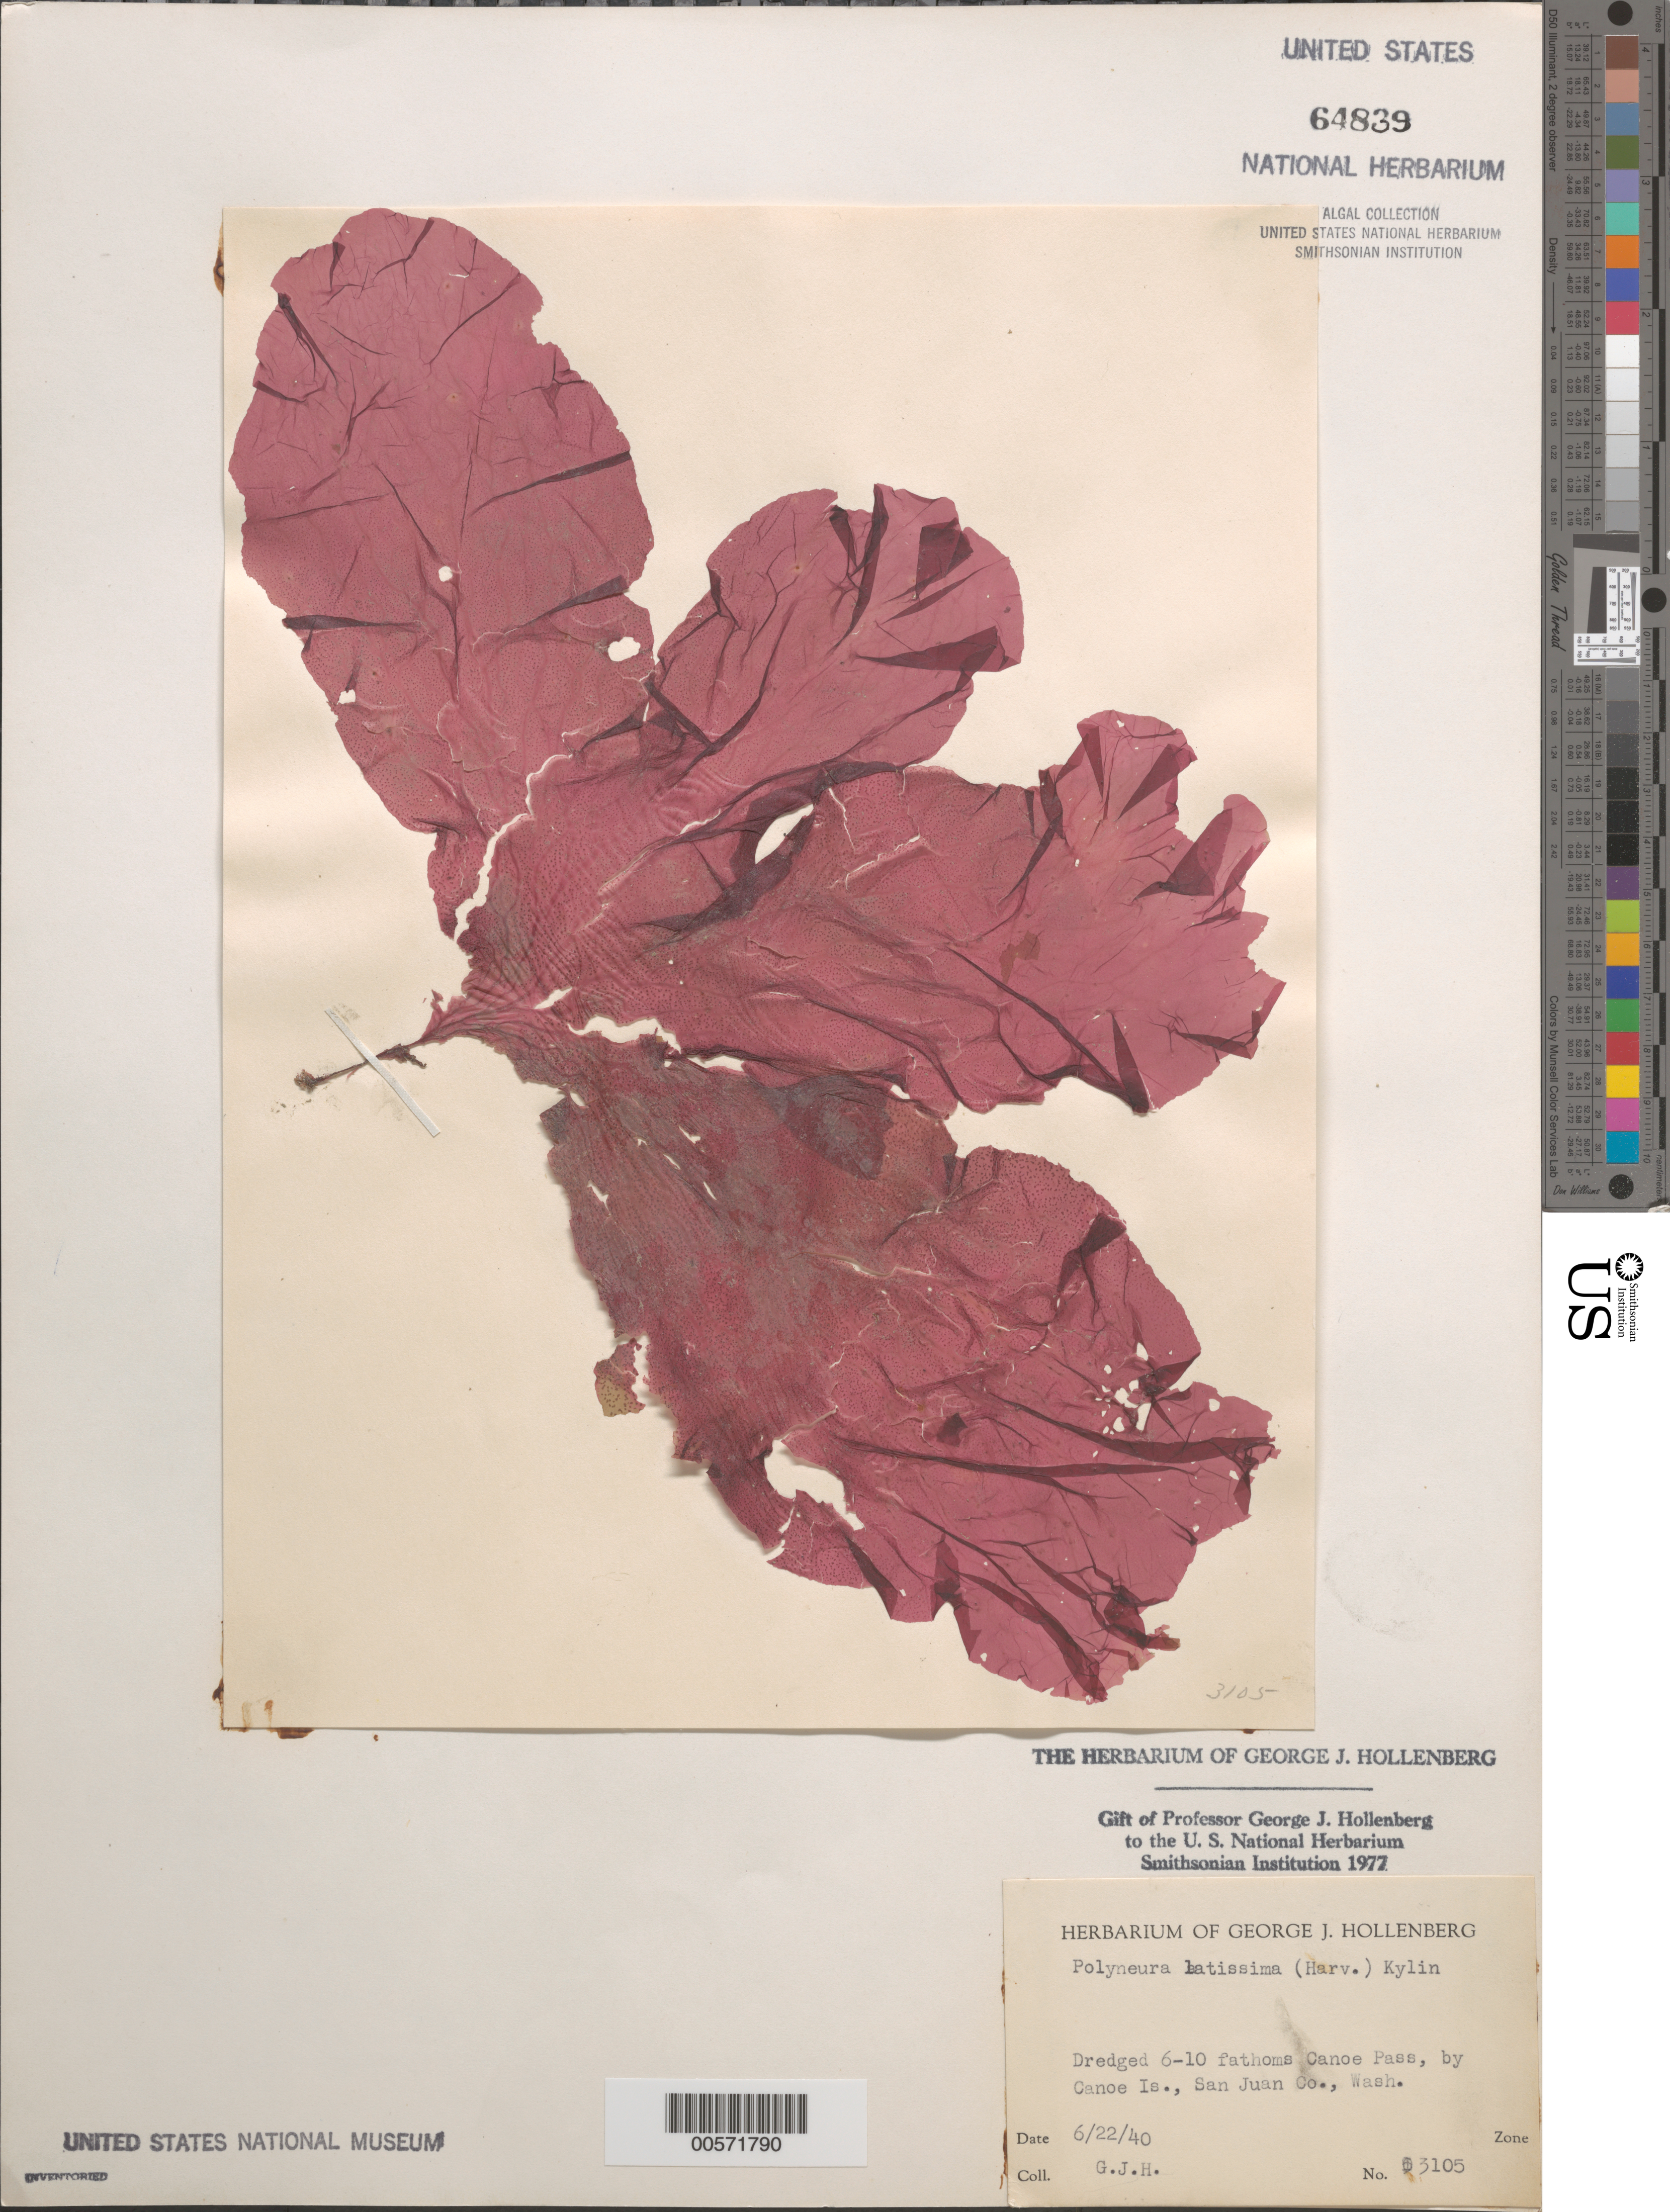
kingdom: Plantae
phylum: Rhodophyta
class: Florideophyceae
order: Ceramiales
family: Delesseriaceae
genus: Polyneura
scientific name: Polyneura latissima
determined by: Hollenberg, George J.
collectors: G. Hollenberg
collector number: GJH 3105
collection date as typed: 22 Jun 1940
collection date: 1940-06-22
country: United States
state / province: Washington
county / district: San Juan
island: San Juan Islands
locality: Canoe Pass by Canoe Island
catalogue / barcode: US 64839